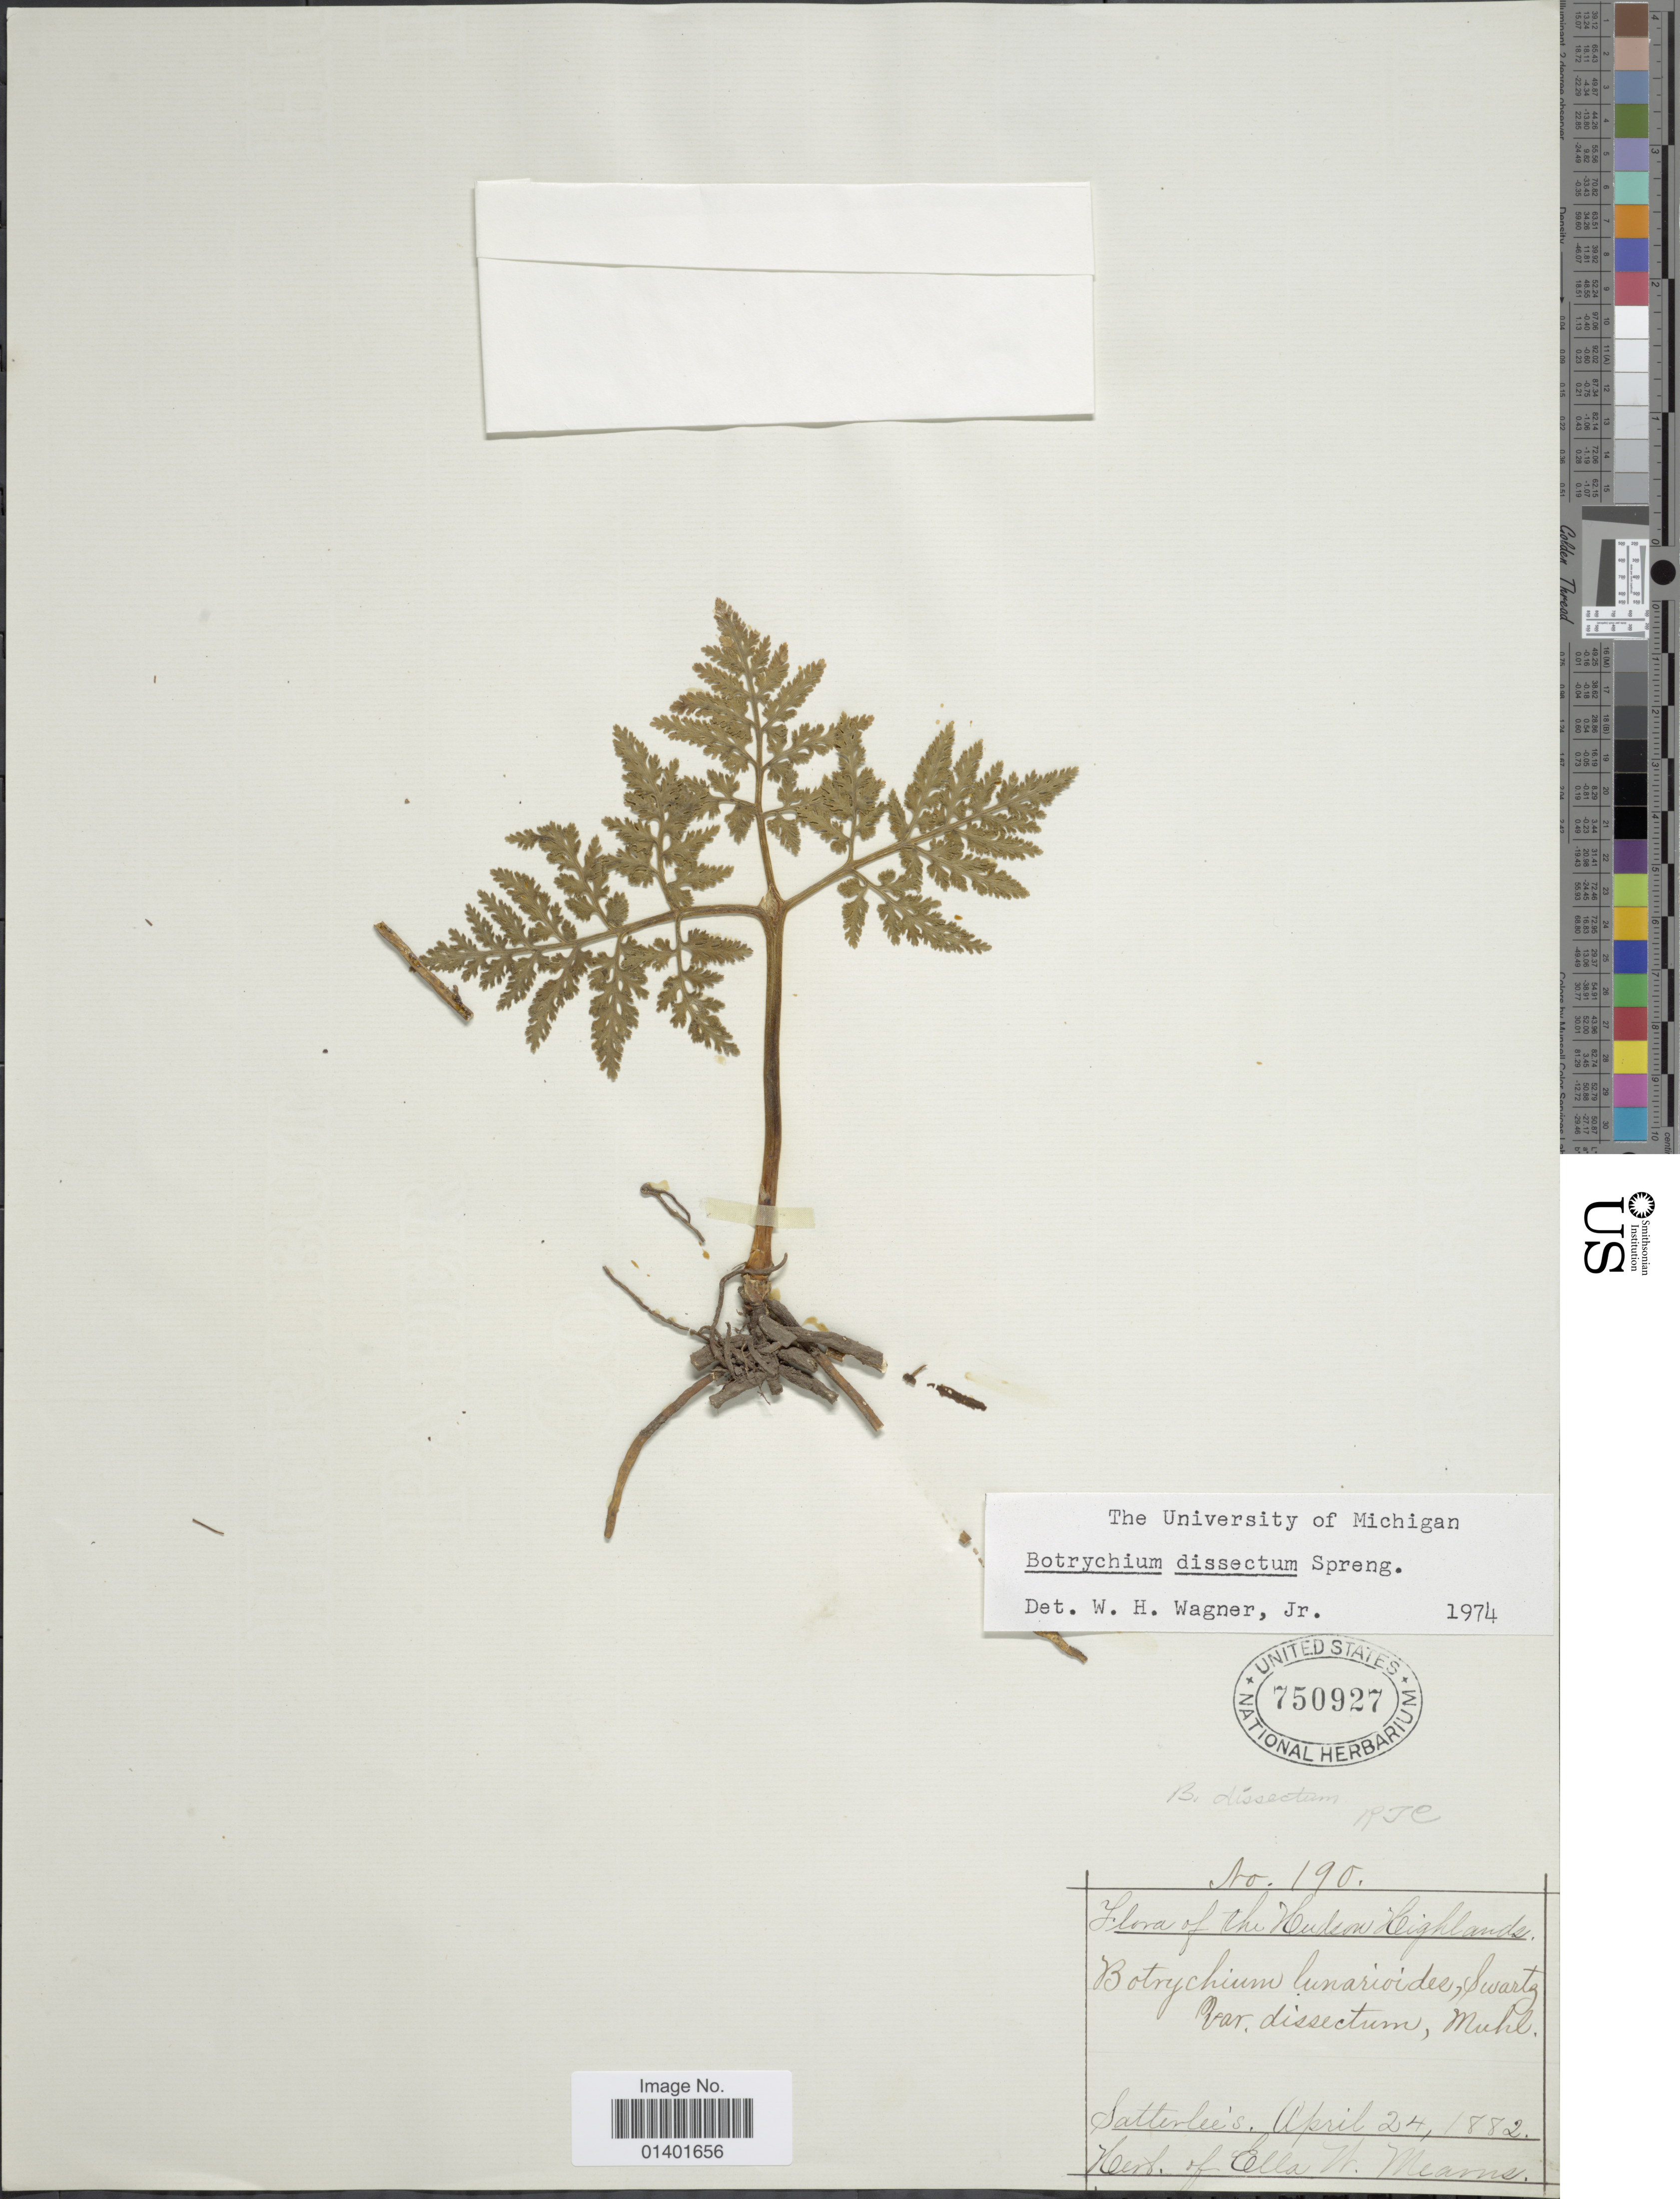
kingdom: Plantae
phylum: Tracheophyta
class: Polypodiopsida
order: Ophioglossales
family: Ophioglossaceae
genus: Botrychium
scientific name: Botrychium dissectum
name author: Spreng.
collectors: ex herb. Ella W. Mearns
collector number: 190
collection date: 1882-04-24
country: United States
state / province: New York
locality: Hudson Highlands, Satterlee's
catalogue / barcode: US 750927